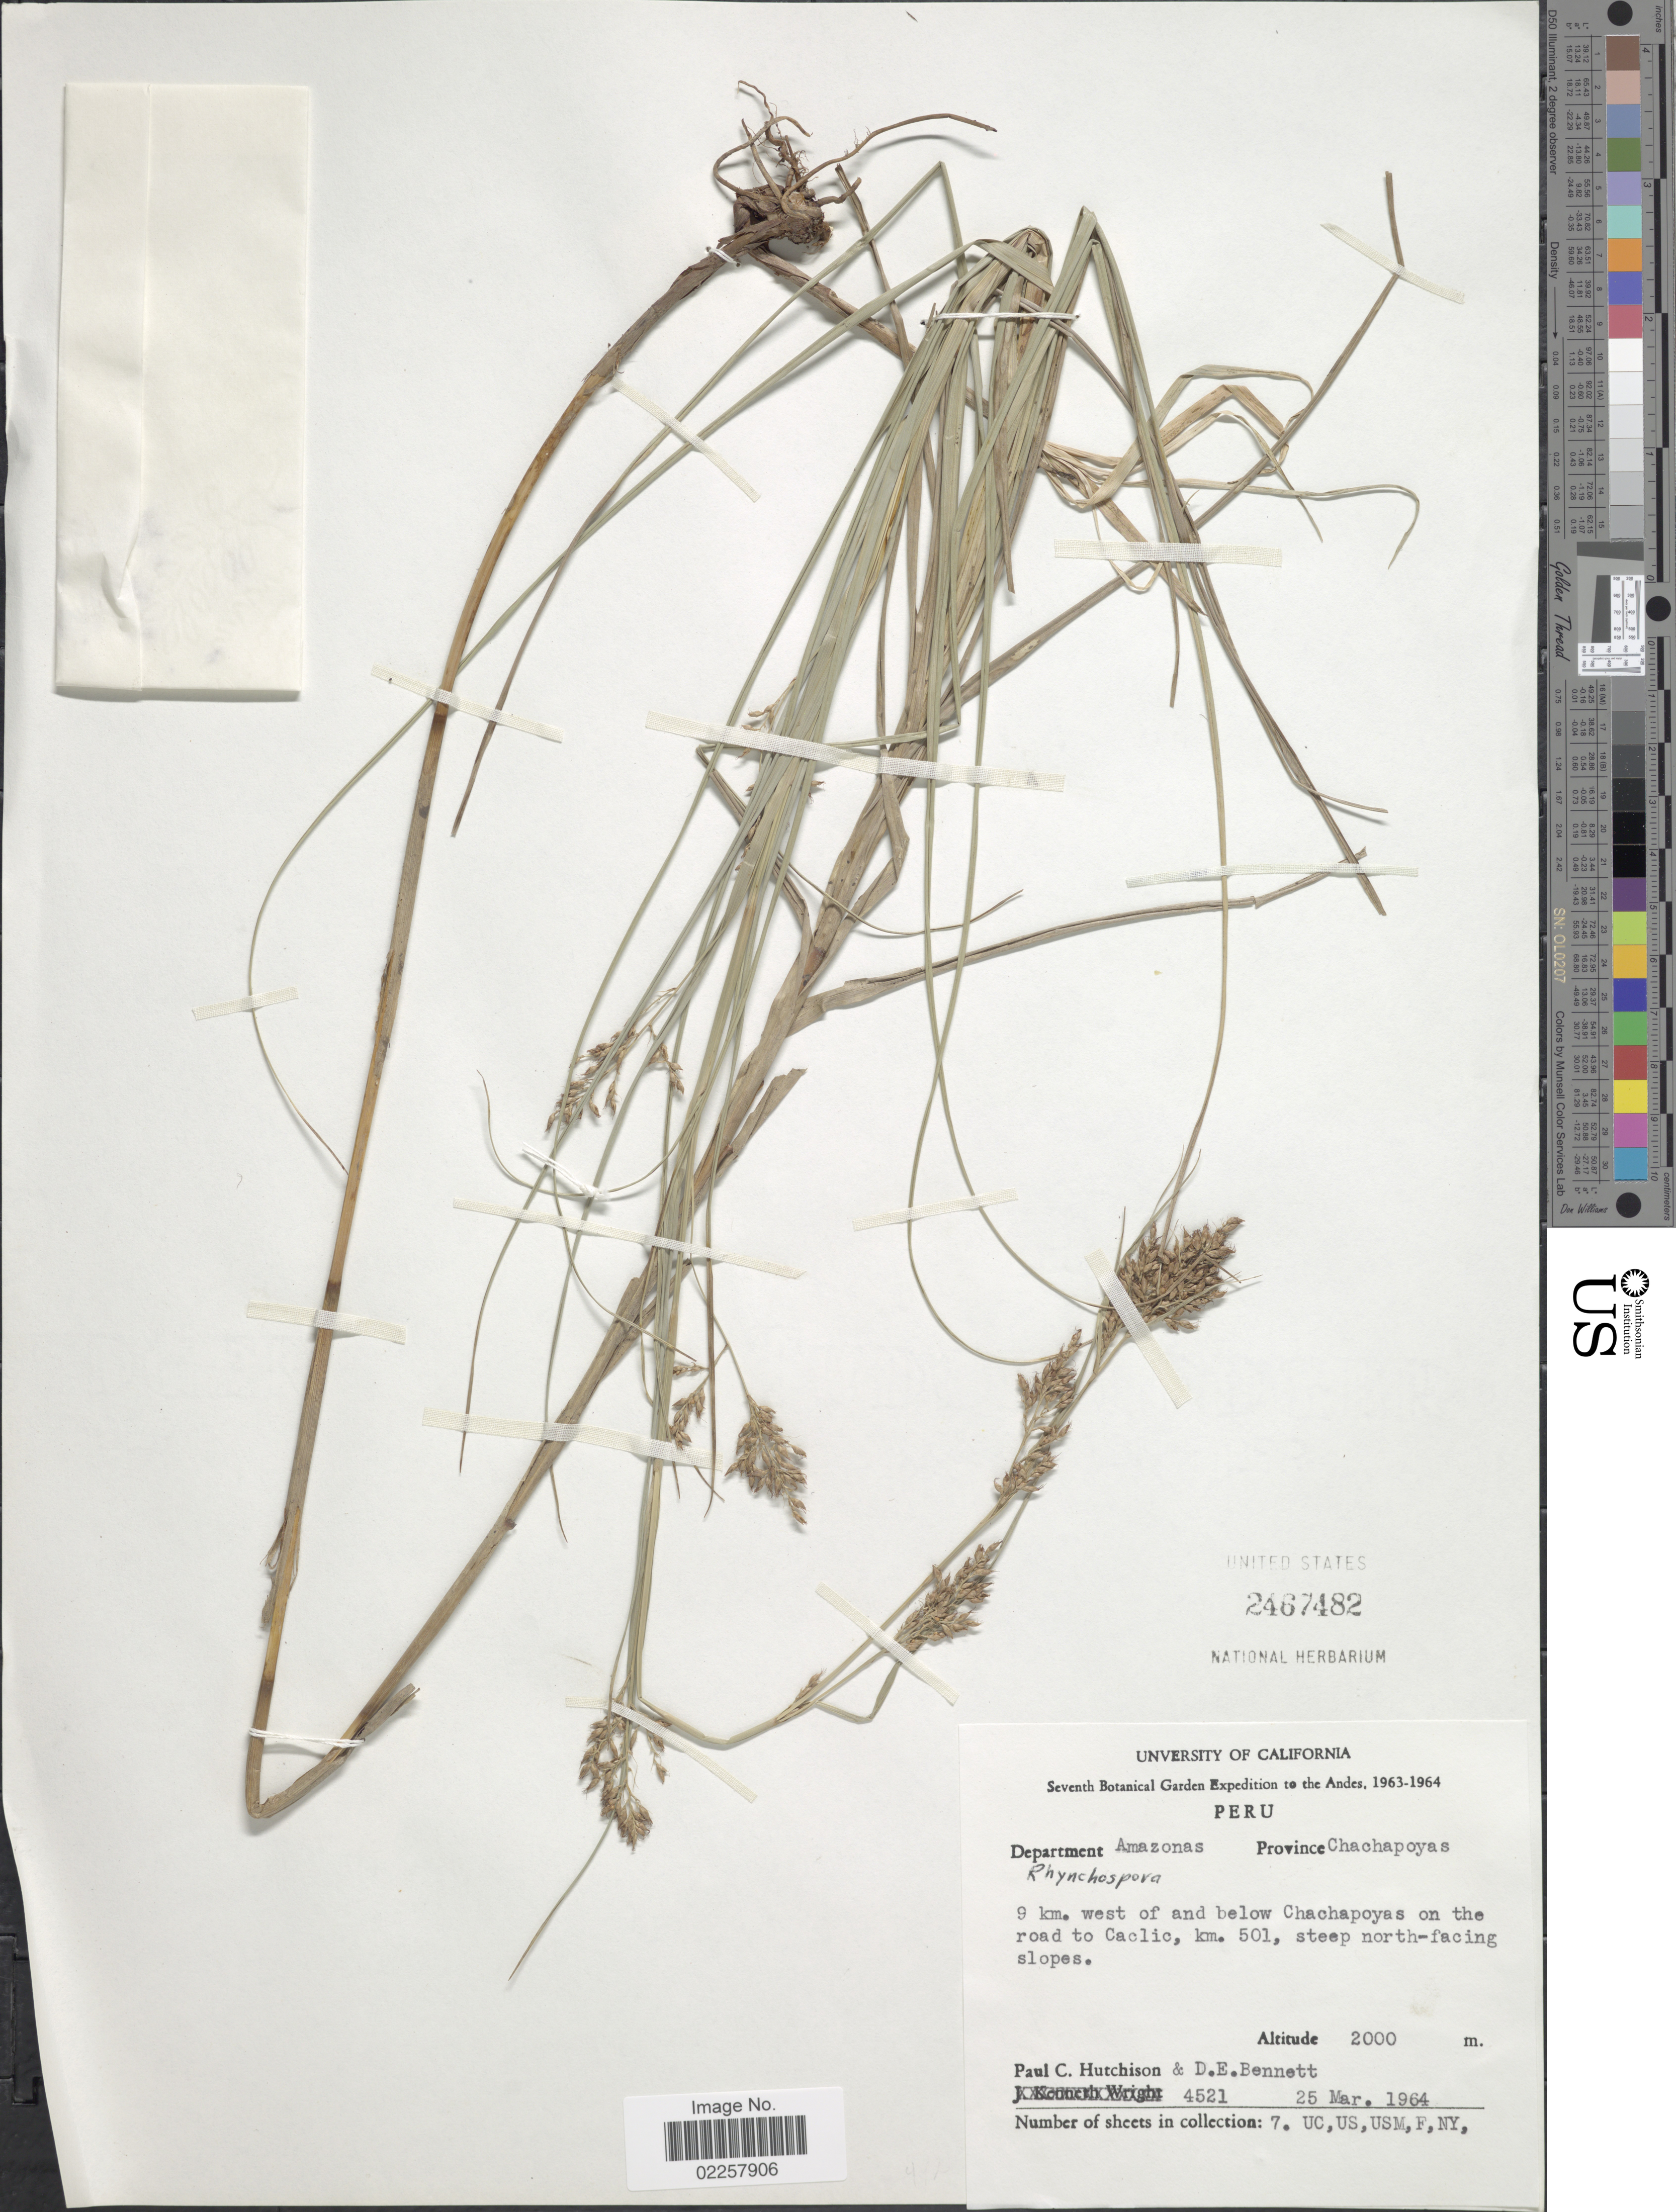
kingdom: Plantae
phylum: Tracheophyta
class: Liliopsida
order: Poales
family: Cyperaceae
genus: Rhynchospora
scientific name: Rhynchospora sp.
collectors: P. C. Hutchison & D. E. Bennett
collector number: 4521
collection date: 1964-03-25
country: Peru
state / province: Amazonas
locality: Department Amazonas, Province Chachapoyas,9 km. west of and below Chachapoyas on the road to Caclic, Km 501 steep north-facing slopes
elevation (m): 2000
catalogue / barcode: US 2467482